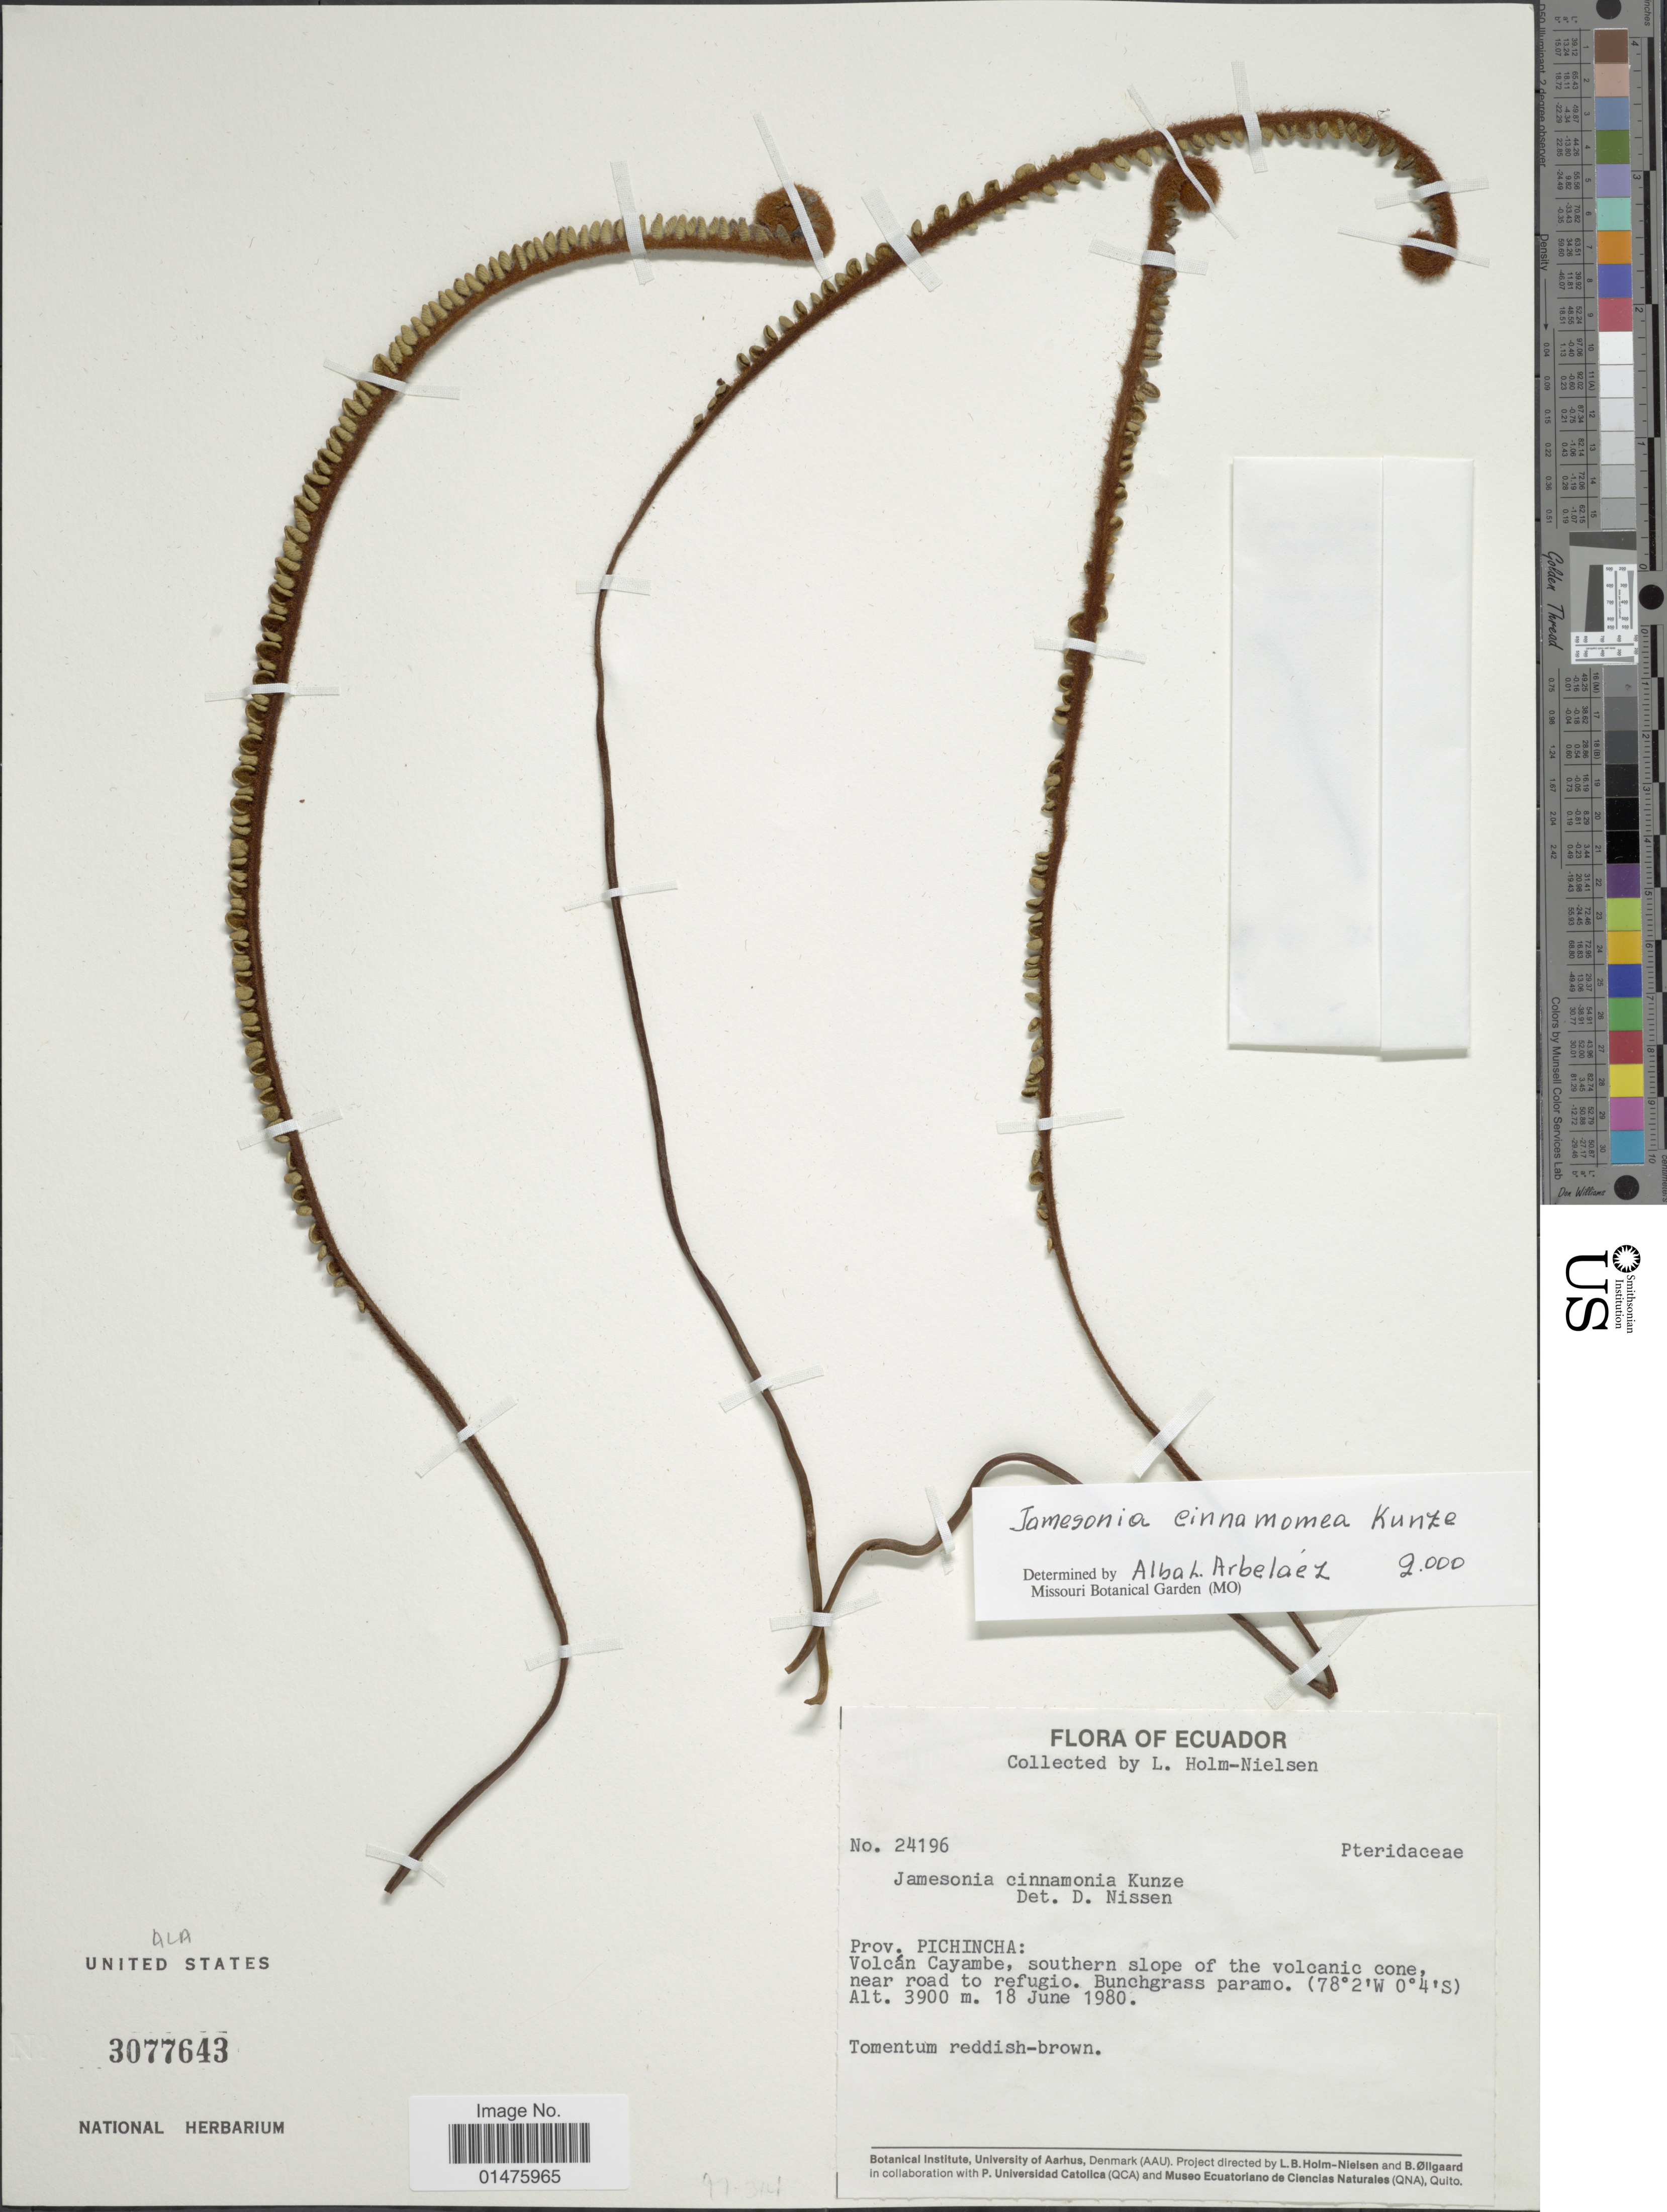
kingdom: Plantae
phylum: Tracheophyta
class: Polypodiopsida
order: Polypodiales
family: Pteridaceae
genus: Jamesonia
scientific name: Jamesonia cinnamomea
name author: Kunze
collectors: L. B. Holm-Nielsen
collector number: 24196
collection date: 1980-06-18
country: Ecuador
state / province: Pichincha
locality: Volcán Cayambe, southern slope of the volcanic cone, near road to refugio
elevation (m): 3900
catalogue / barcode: US 3077643